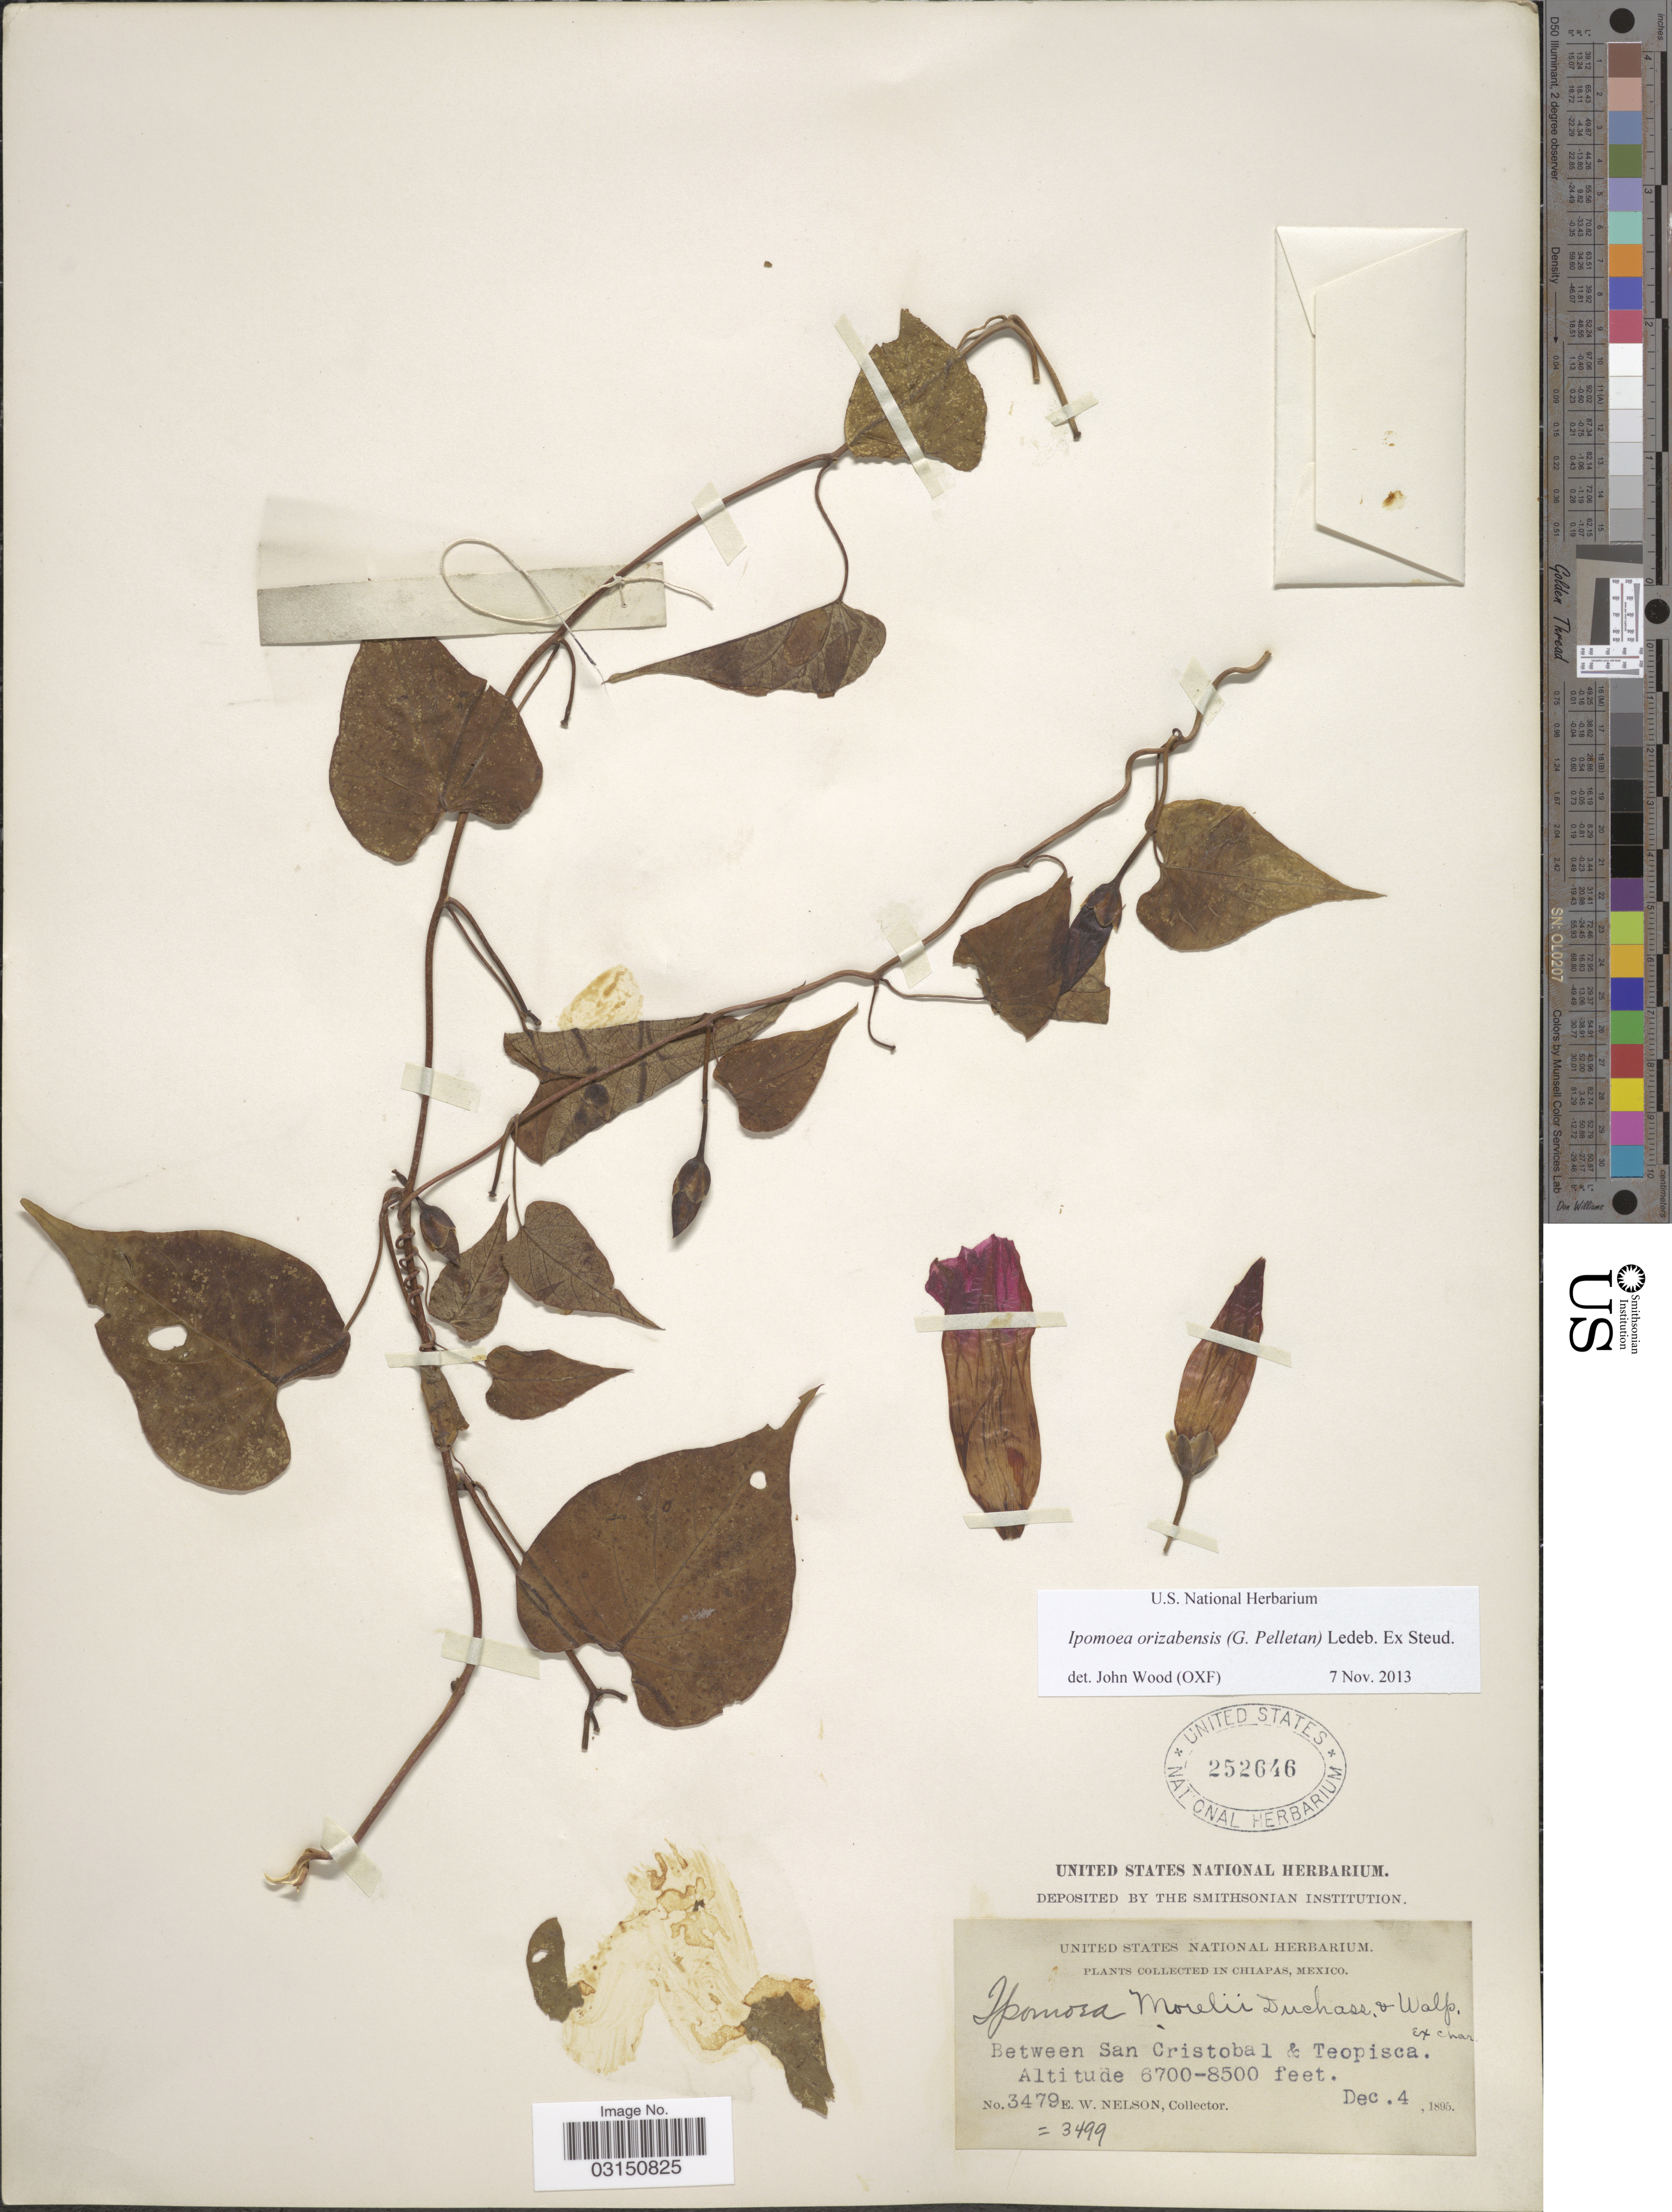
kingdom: Plantae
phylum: Tracheophyta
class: Magnoliopsida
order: Solanales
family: Convolvulaceae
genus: Ipomoea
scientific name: Ipomoea orizabensis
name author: (G. Pelletan) Ledeb. ex Steud.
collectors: E. W. Nelson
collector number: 3479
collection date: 1895-12-04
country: Mexico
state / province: Chiapas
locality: Between San Cristobal & Teopisca.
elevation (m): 2042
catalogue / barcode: US 252646